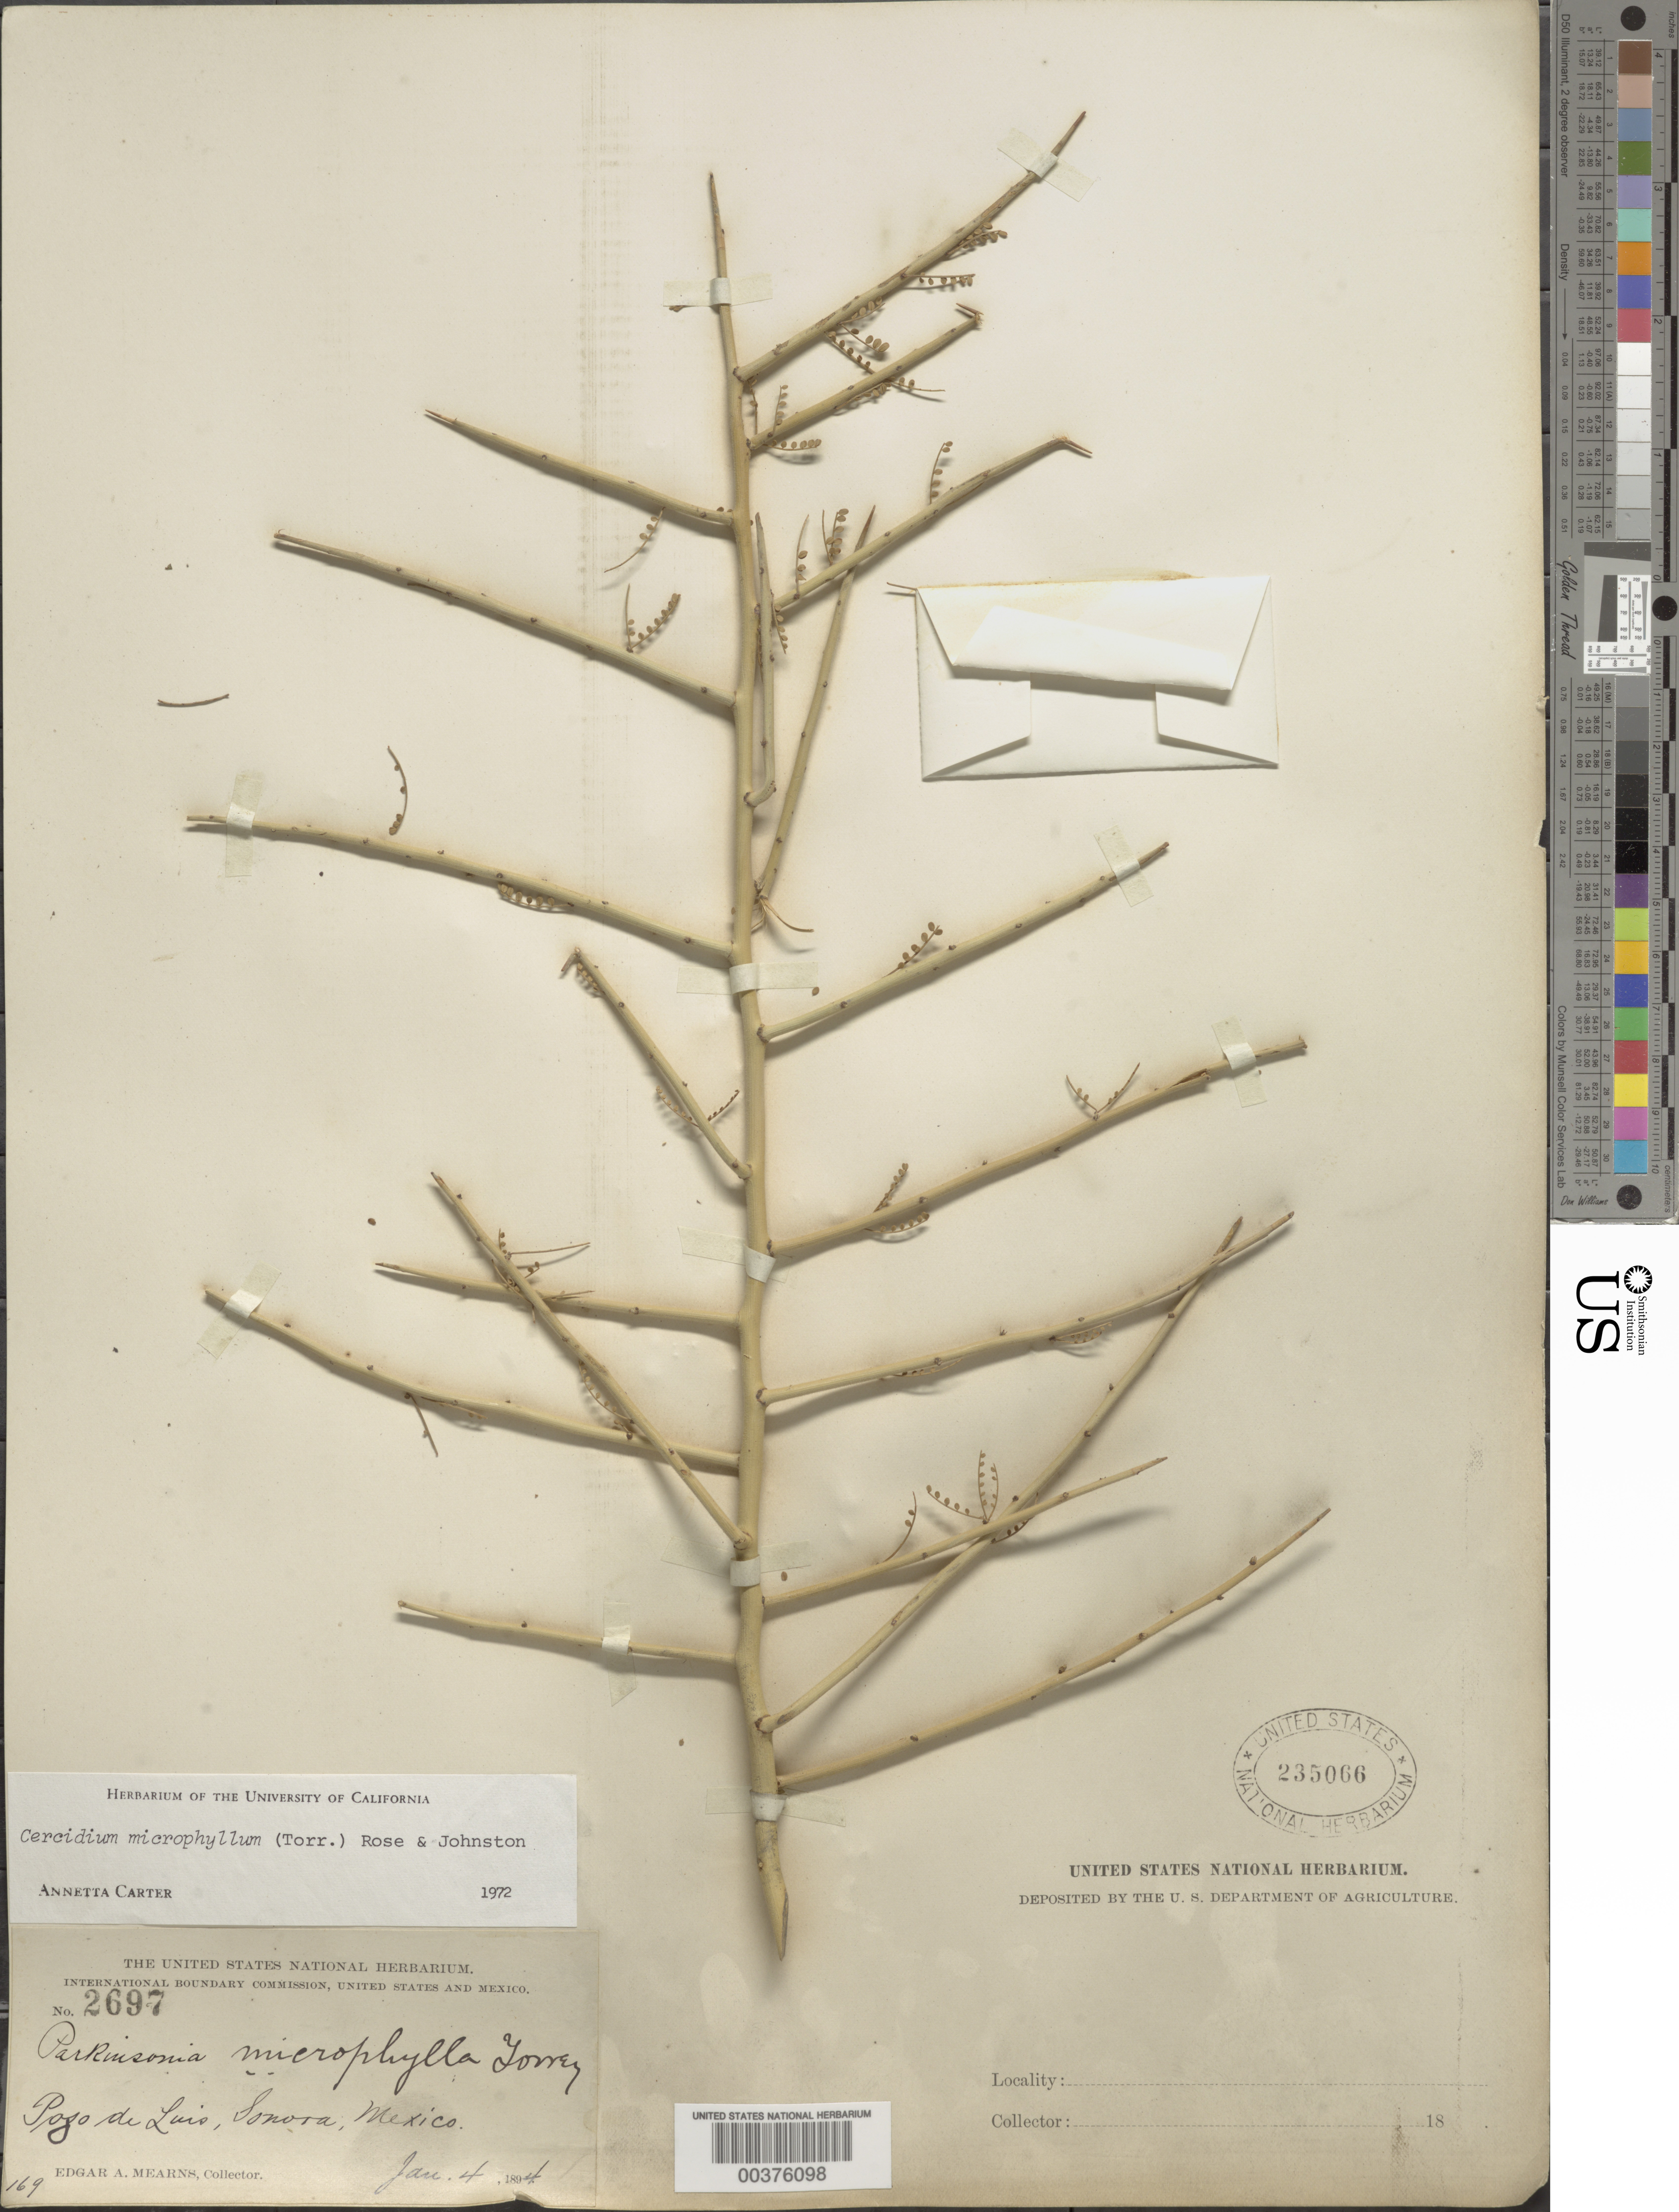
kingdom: Plantae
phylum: Tracheophyta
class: Magnoliopsida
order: Fabales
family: Fabaceae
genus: Parkinsonia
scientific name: Parkinsonia microphylla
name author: Torr.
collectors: E. A. Mearns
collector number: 2697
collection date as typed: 04 Jan 1894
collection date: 1894-01-04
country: Mexico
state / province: Sonora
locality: Pozo de luis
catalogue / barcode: US 235066